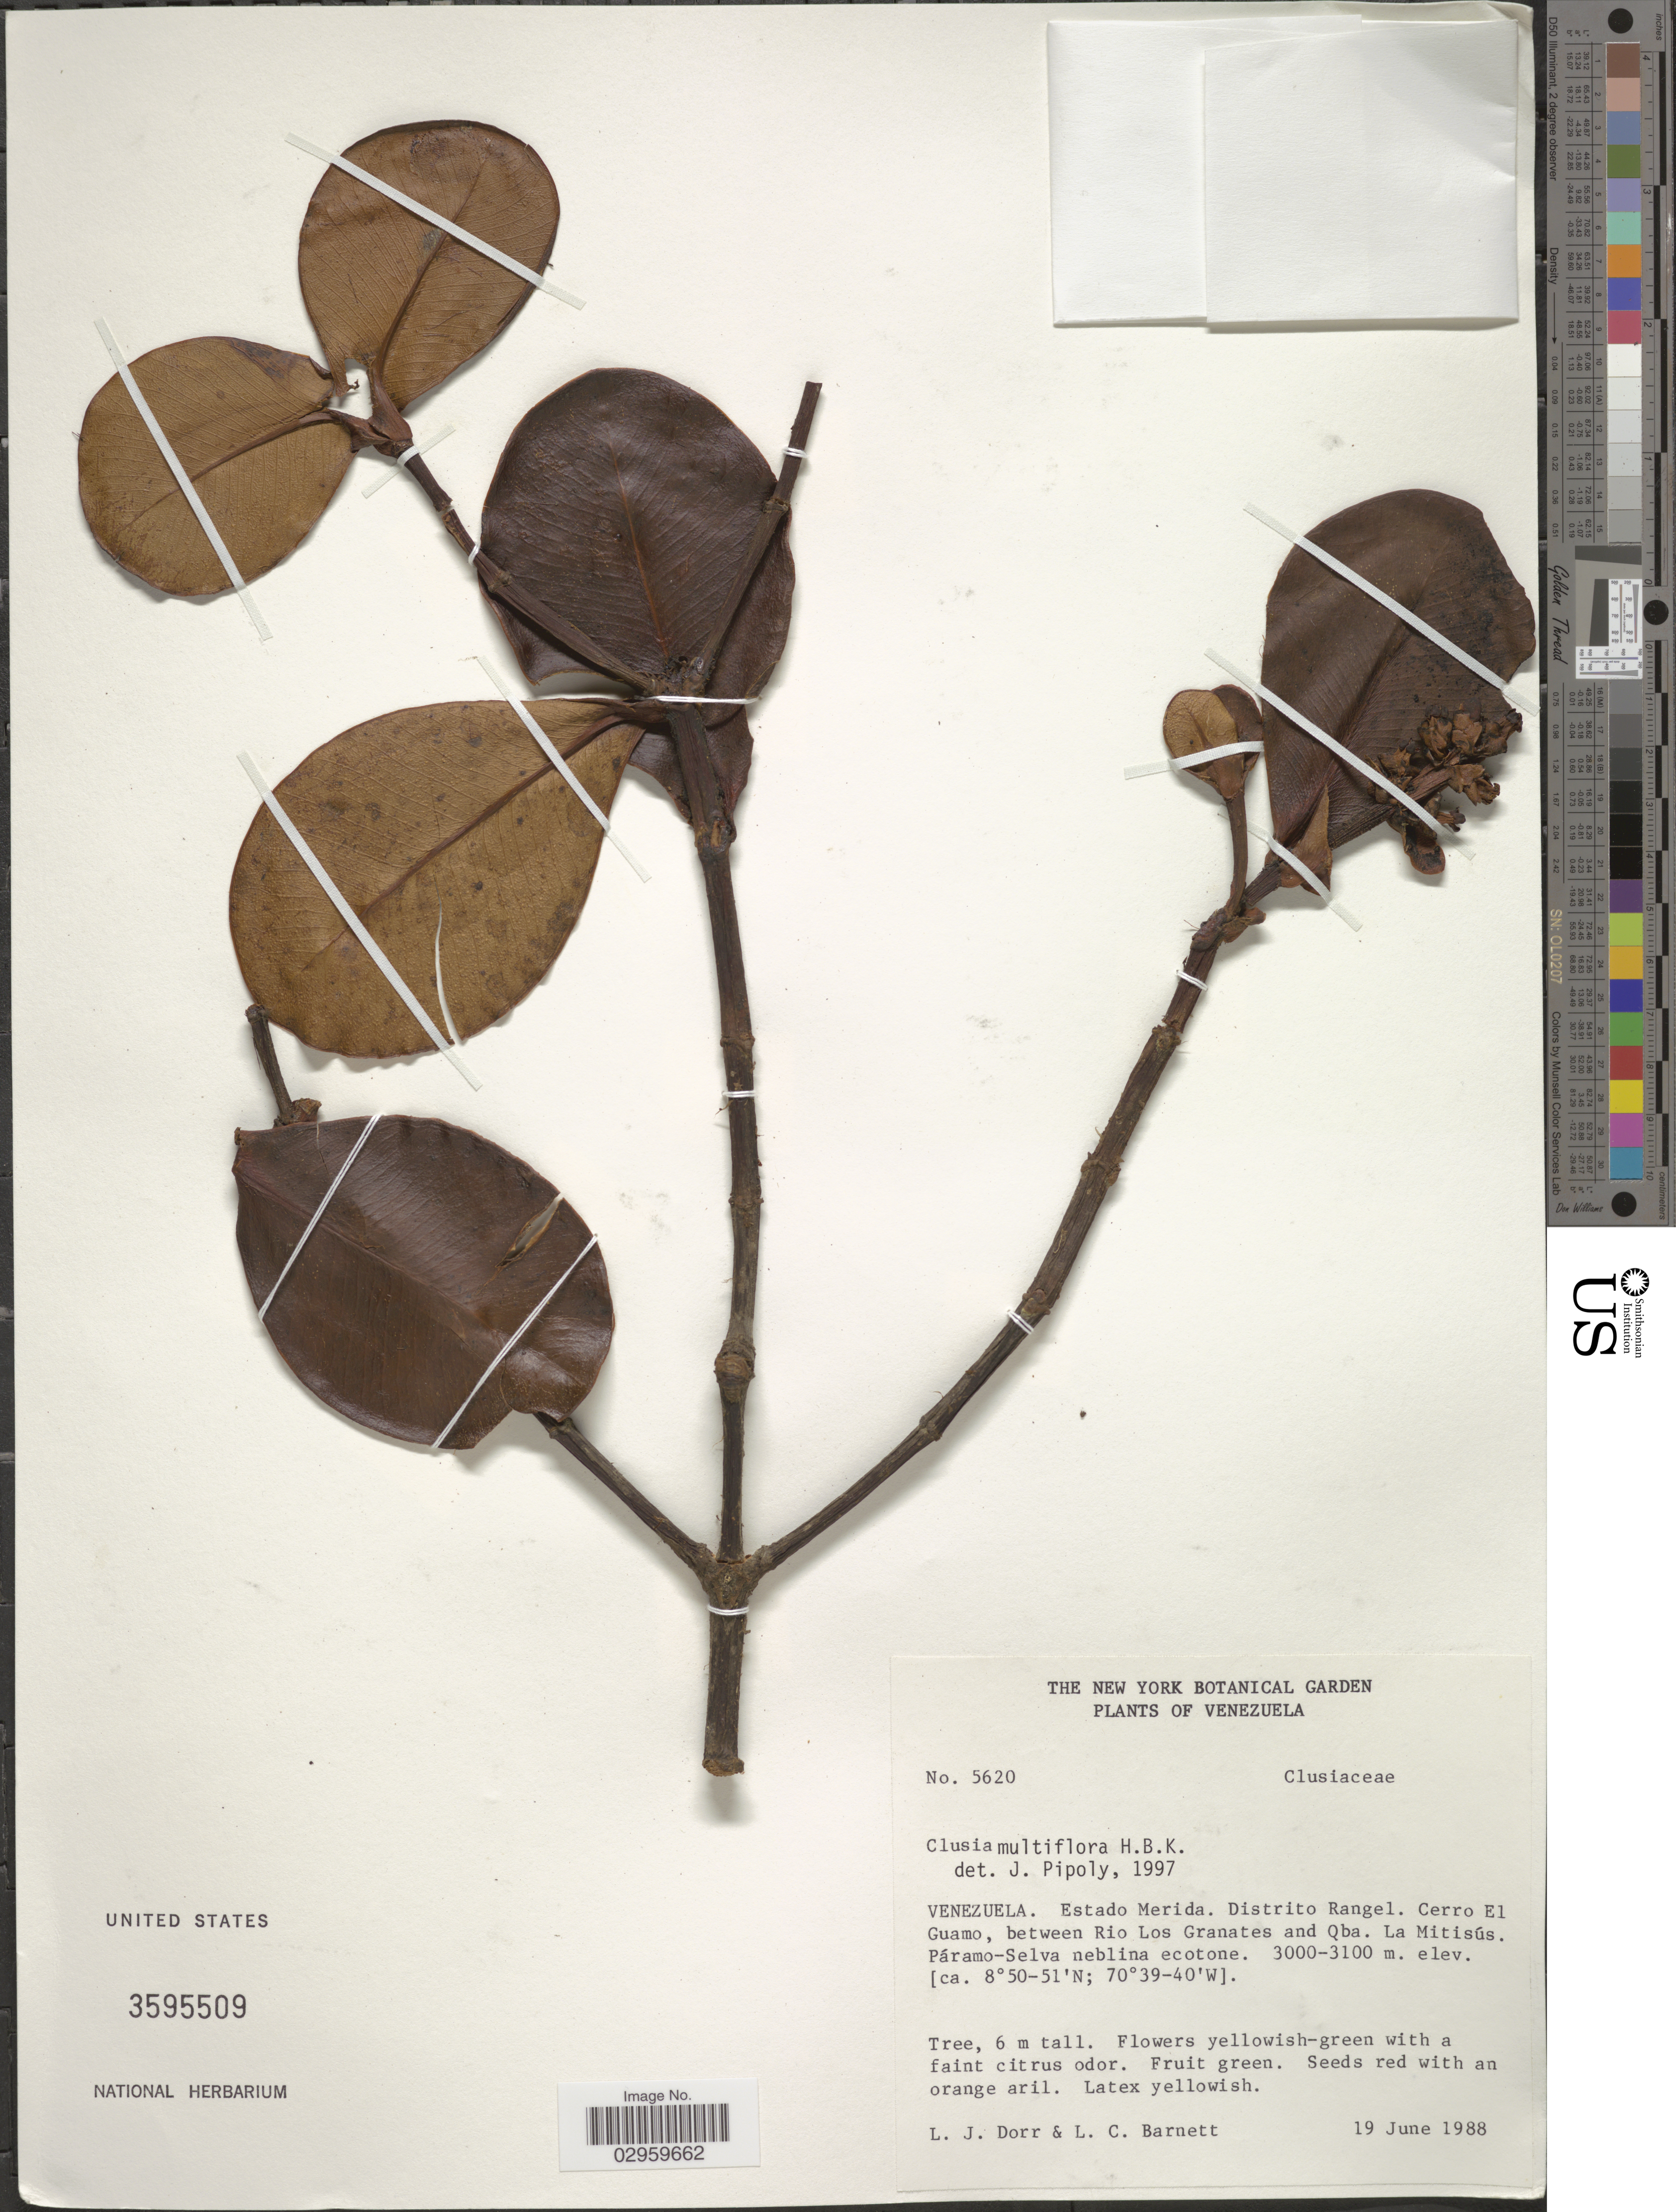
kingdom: Plantae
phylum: Tracheophyta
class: Magnoliopsida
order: Malpighiales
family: Clusiaceae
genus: Clusia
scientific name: Clusia multiflora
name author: Kunth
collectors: L. J. Dorr & L. C. Barnett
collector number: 5620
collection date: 1988-06-19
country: Venezuela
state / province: Mérida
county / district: Rangel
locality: Cerro El Guamo, between Rio Los Granates and Qba. La Mitisús.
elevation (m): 3000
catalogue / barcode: US 3595509